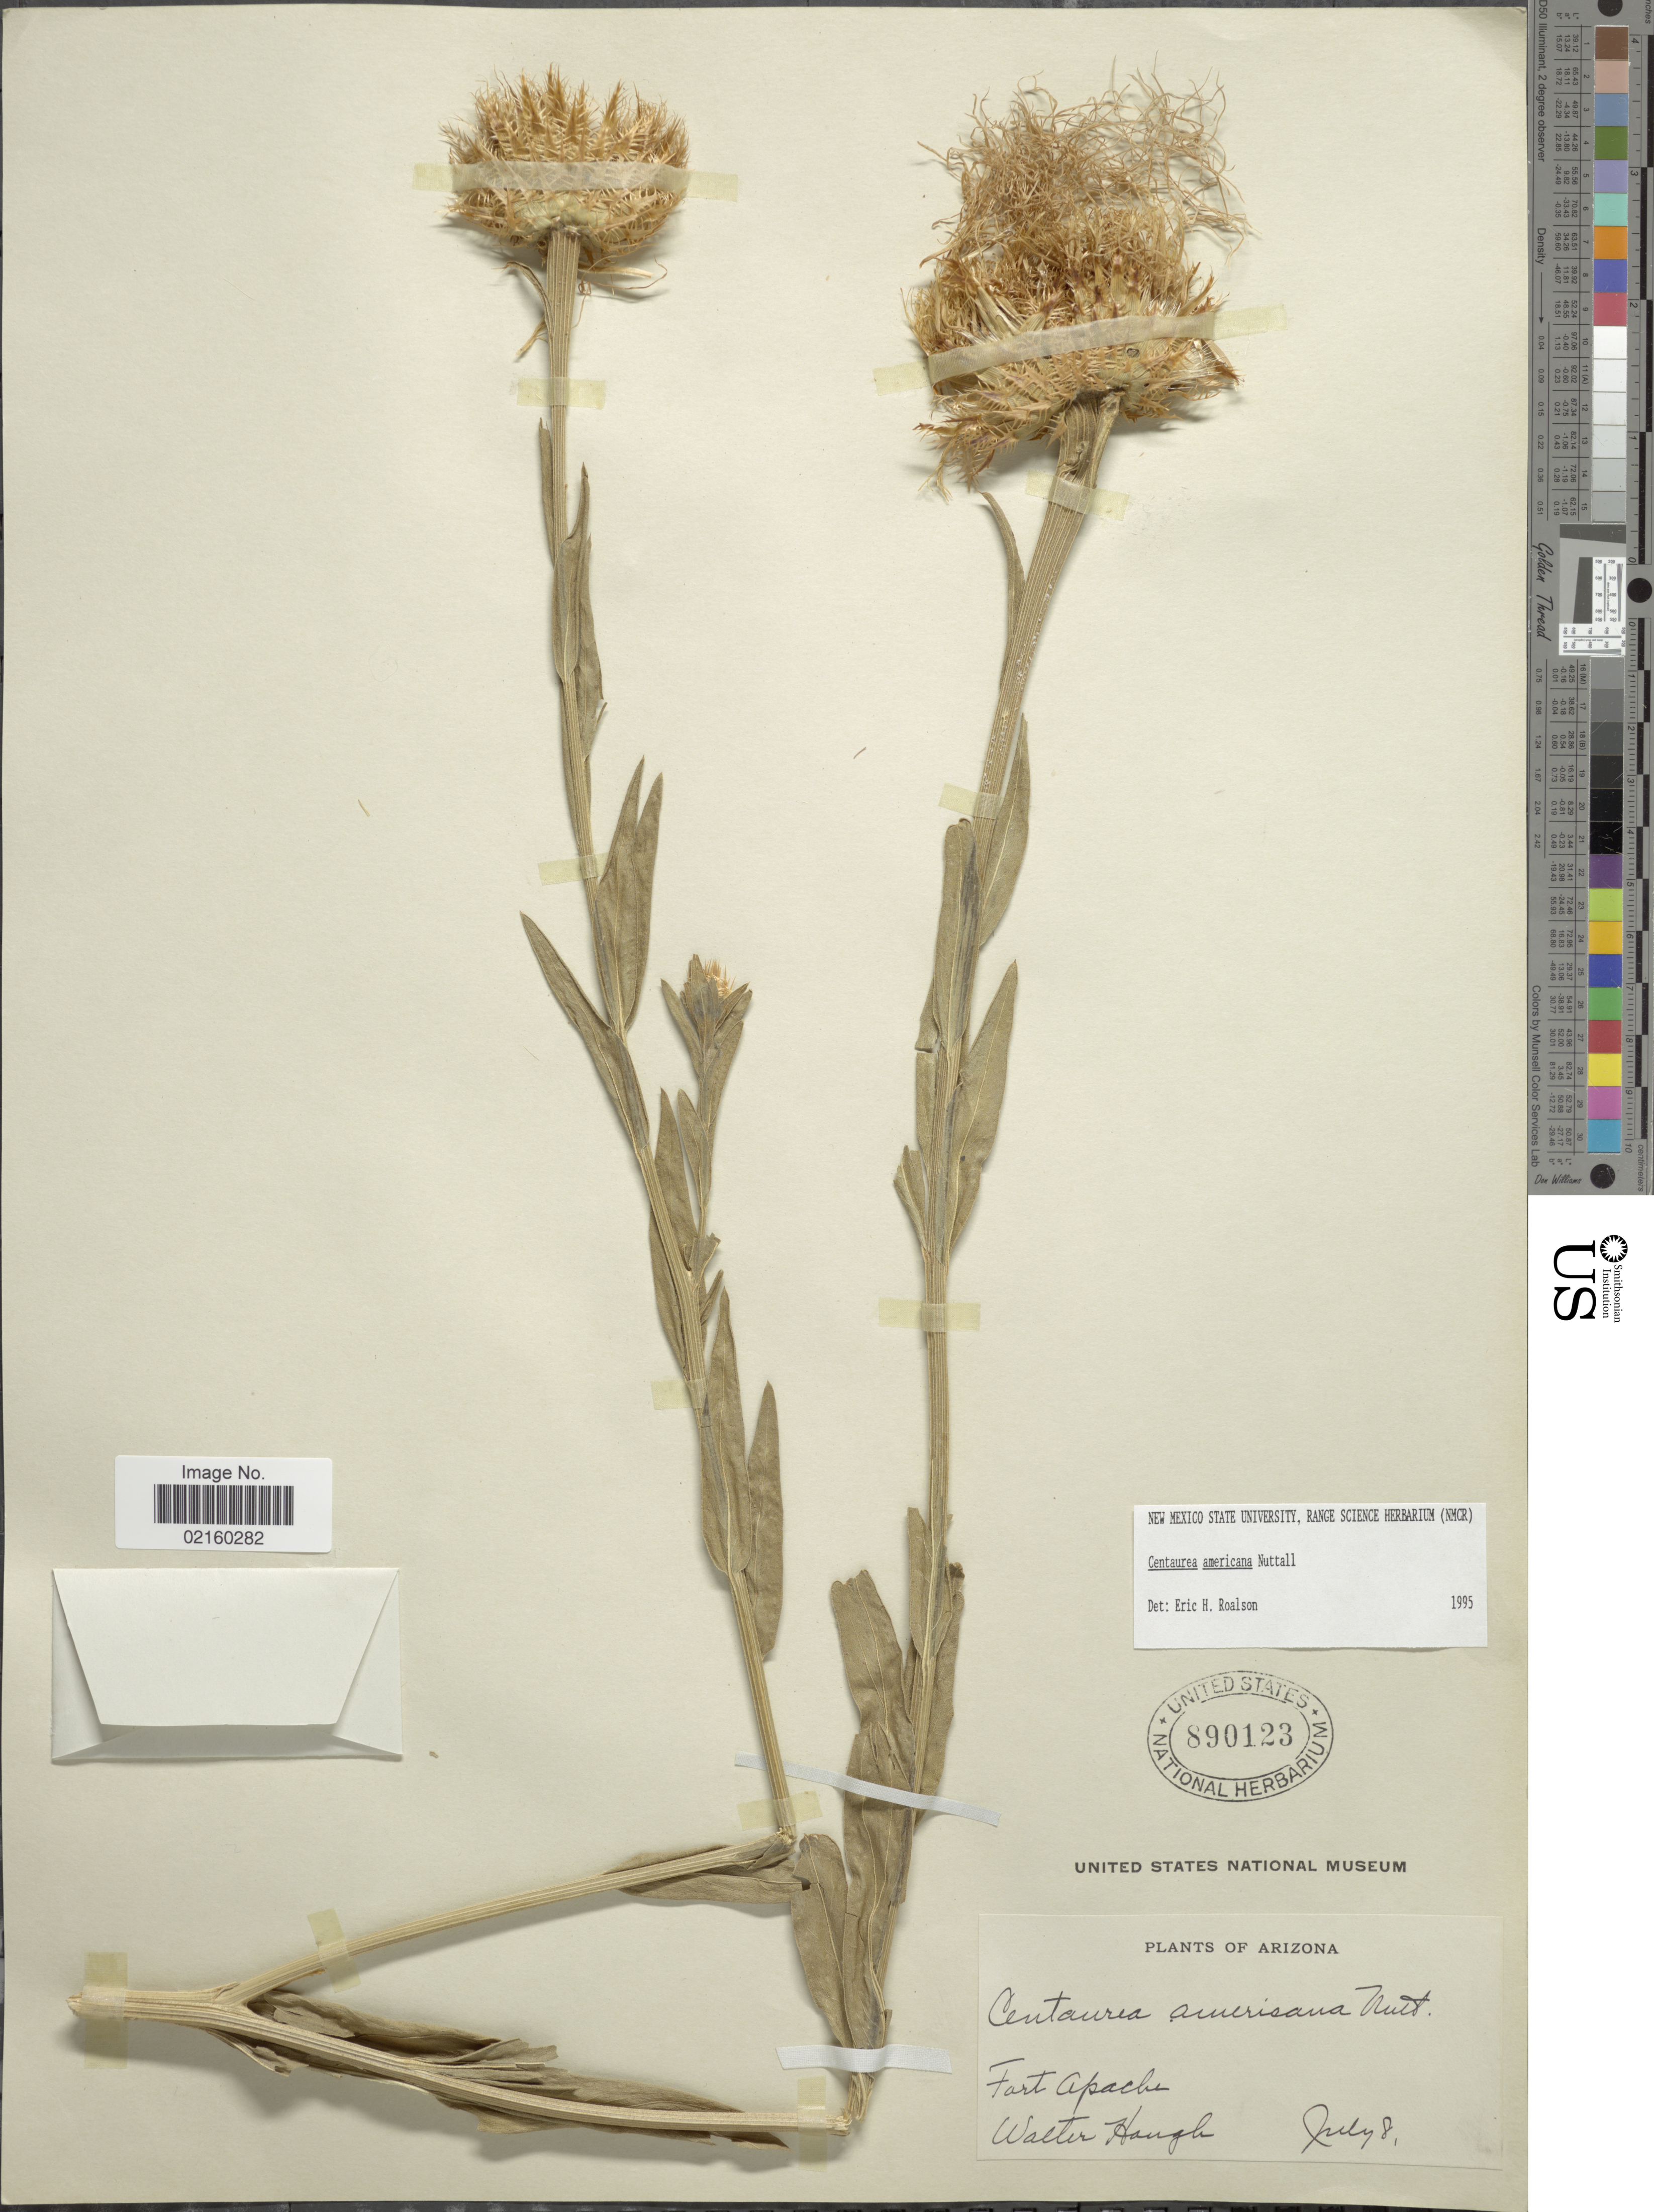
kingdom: Plantae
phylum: Tracheophyta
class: Magnoliopsida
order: Asterales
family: Asteraceae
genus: Plectocephalus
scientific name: Plectocephalus americanus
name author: (Nutt.) D. Don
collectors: W. Haugh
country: United States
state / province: Arizona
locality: Fort Apache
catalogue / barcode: US 890123